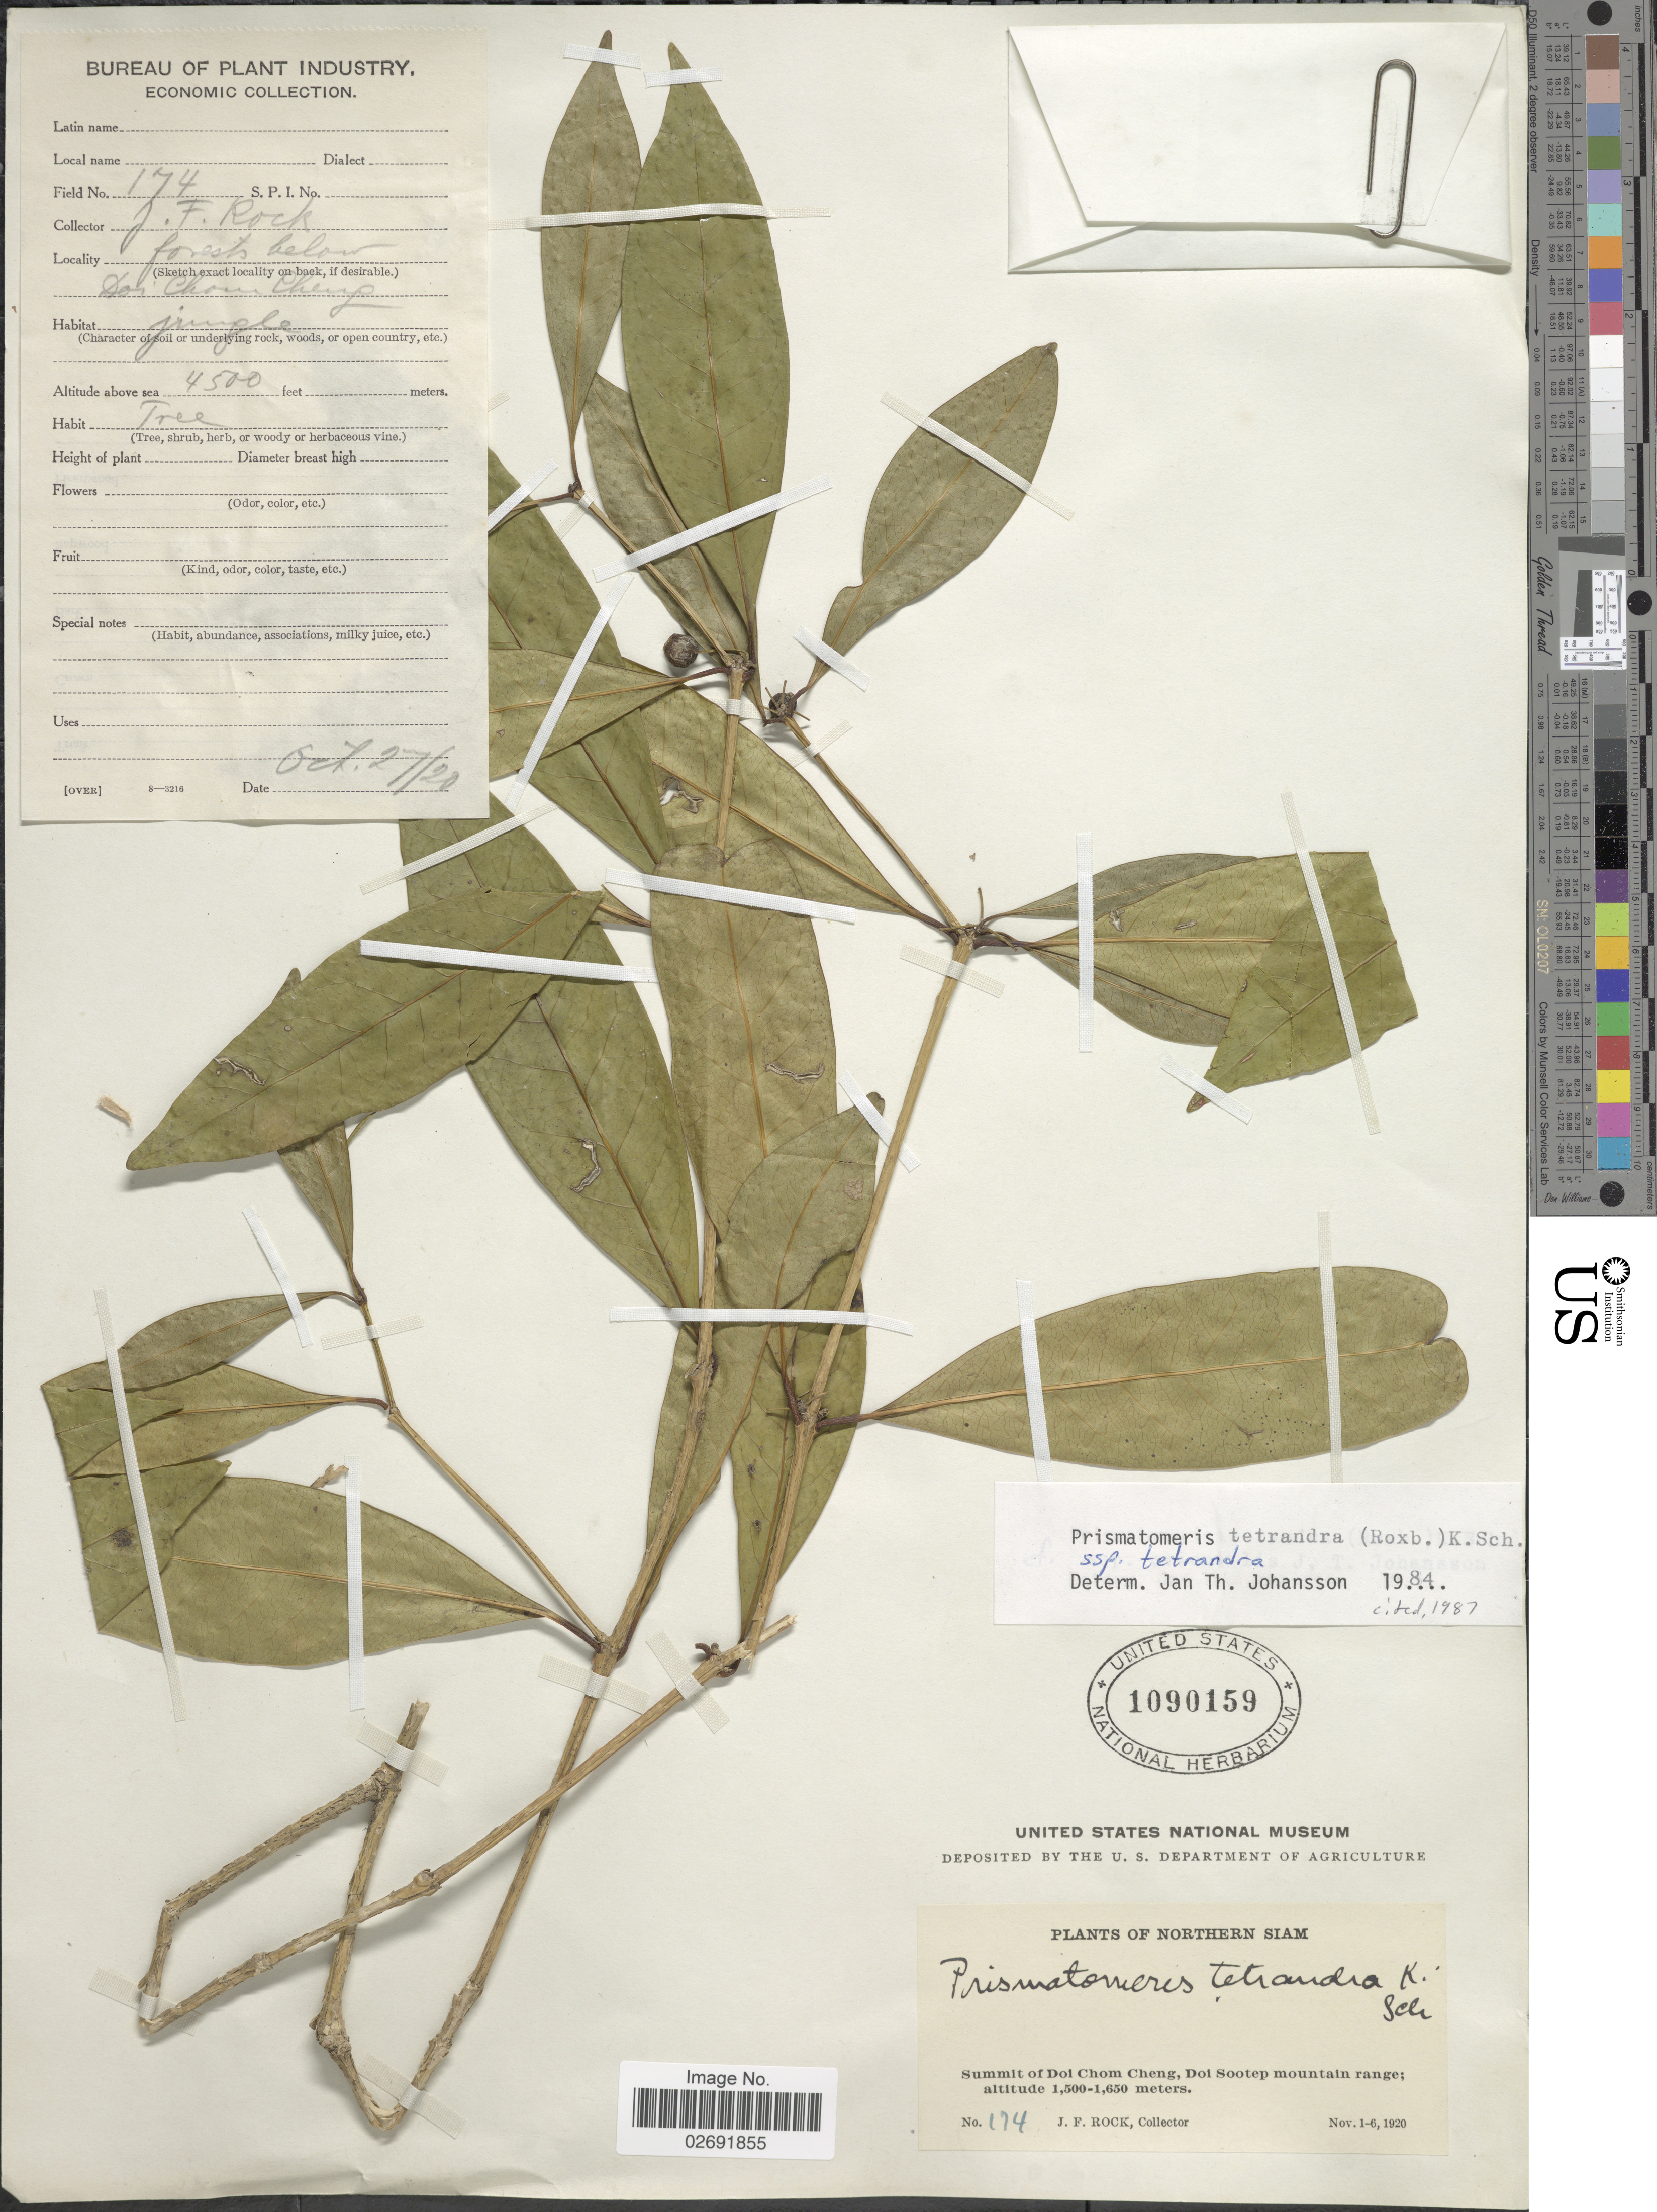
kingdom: Plantae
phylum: Tracheophyta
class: Magnoliopsida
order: Gentianales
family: Rubiaceae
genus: Prismatomeris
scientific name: Prismatomeris tetrandra subsp. tetrandra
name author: (Roxb.) K. Schum.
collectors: J. Rock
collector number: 174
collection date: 1920-11-01/1920-11-06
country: Thailand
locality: Northern Siam, Summit of Doi Chom Cheng, Doi Sootep mountain range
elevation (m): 1500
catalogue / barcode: US 1090159